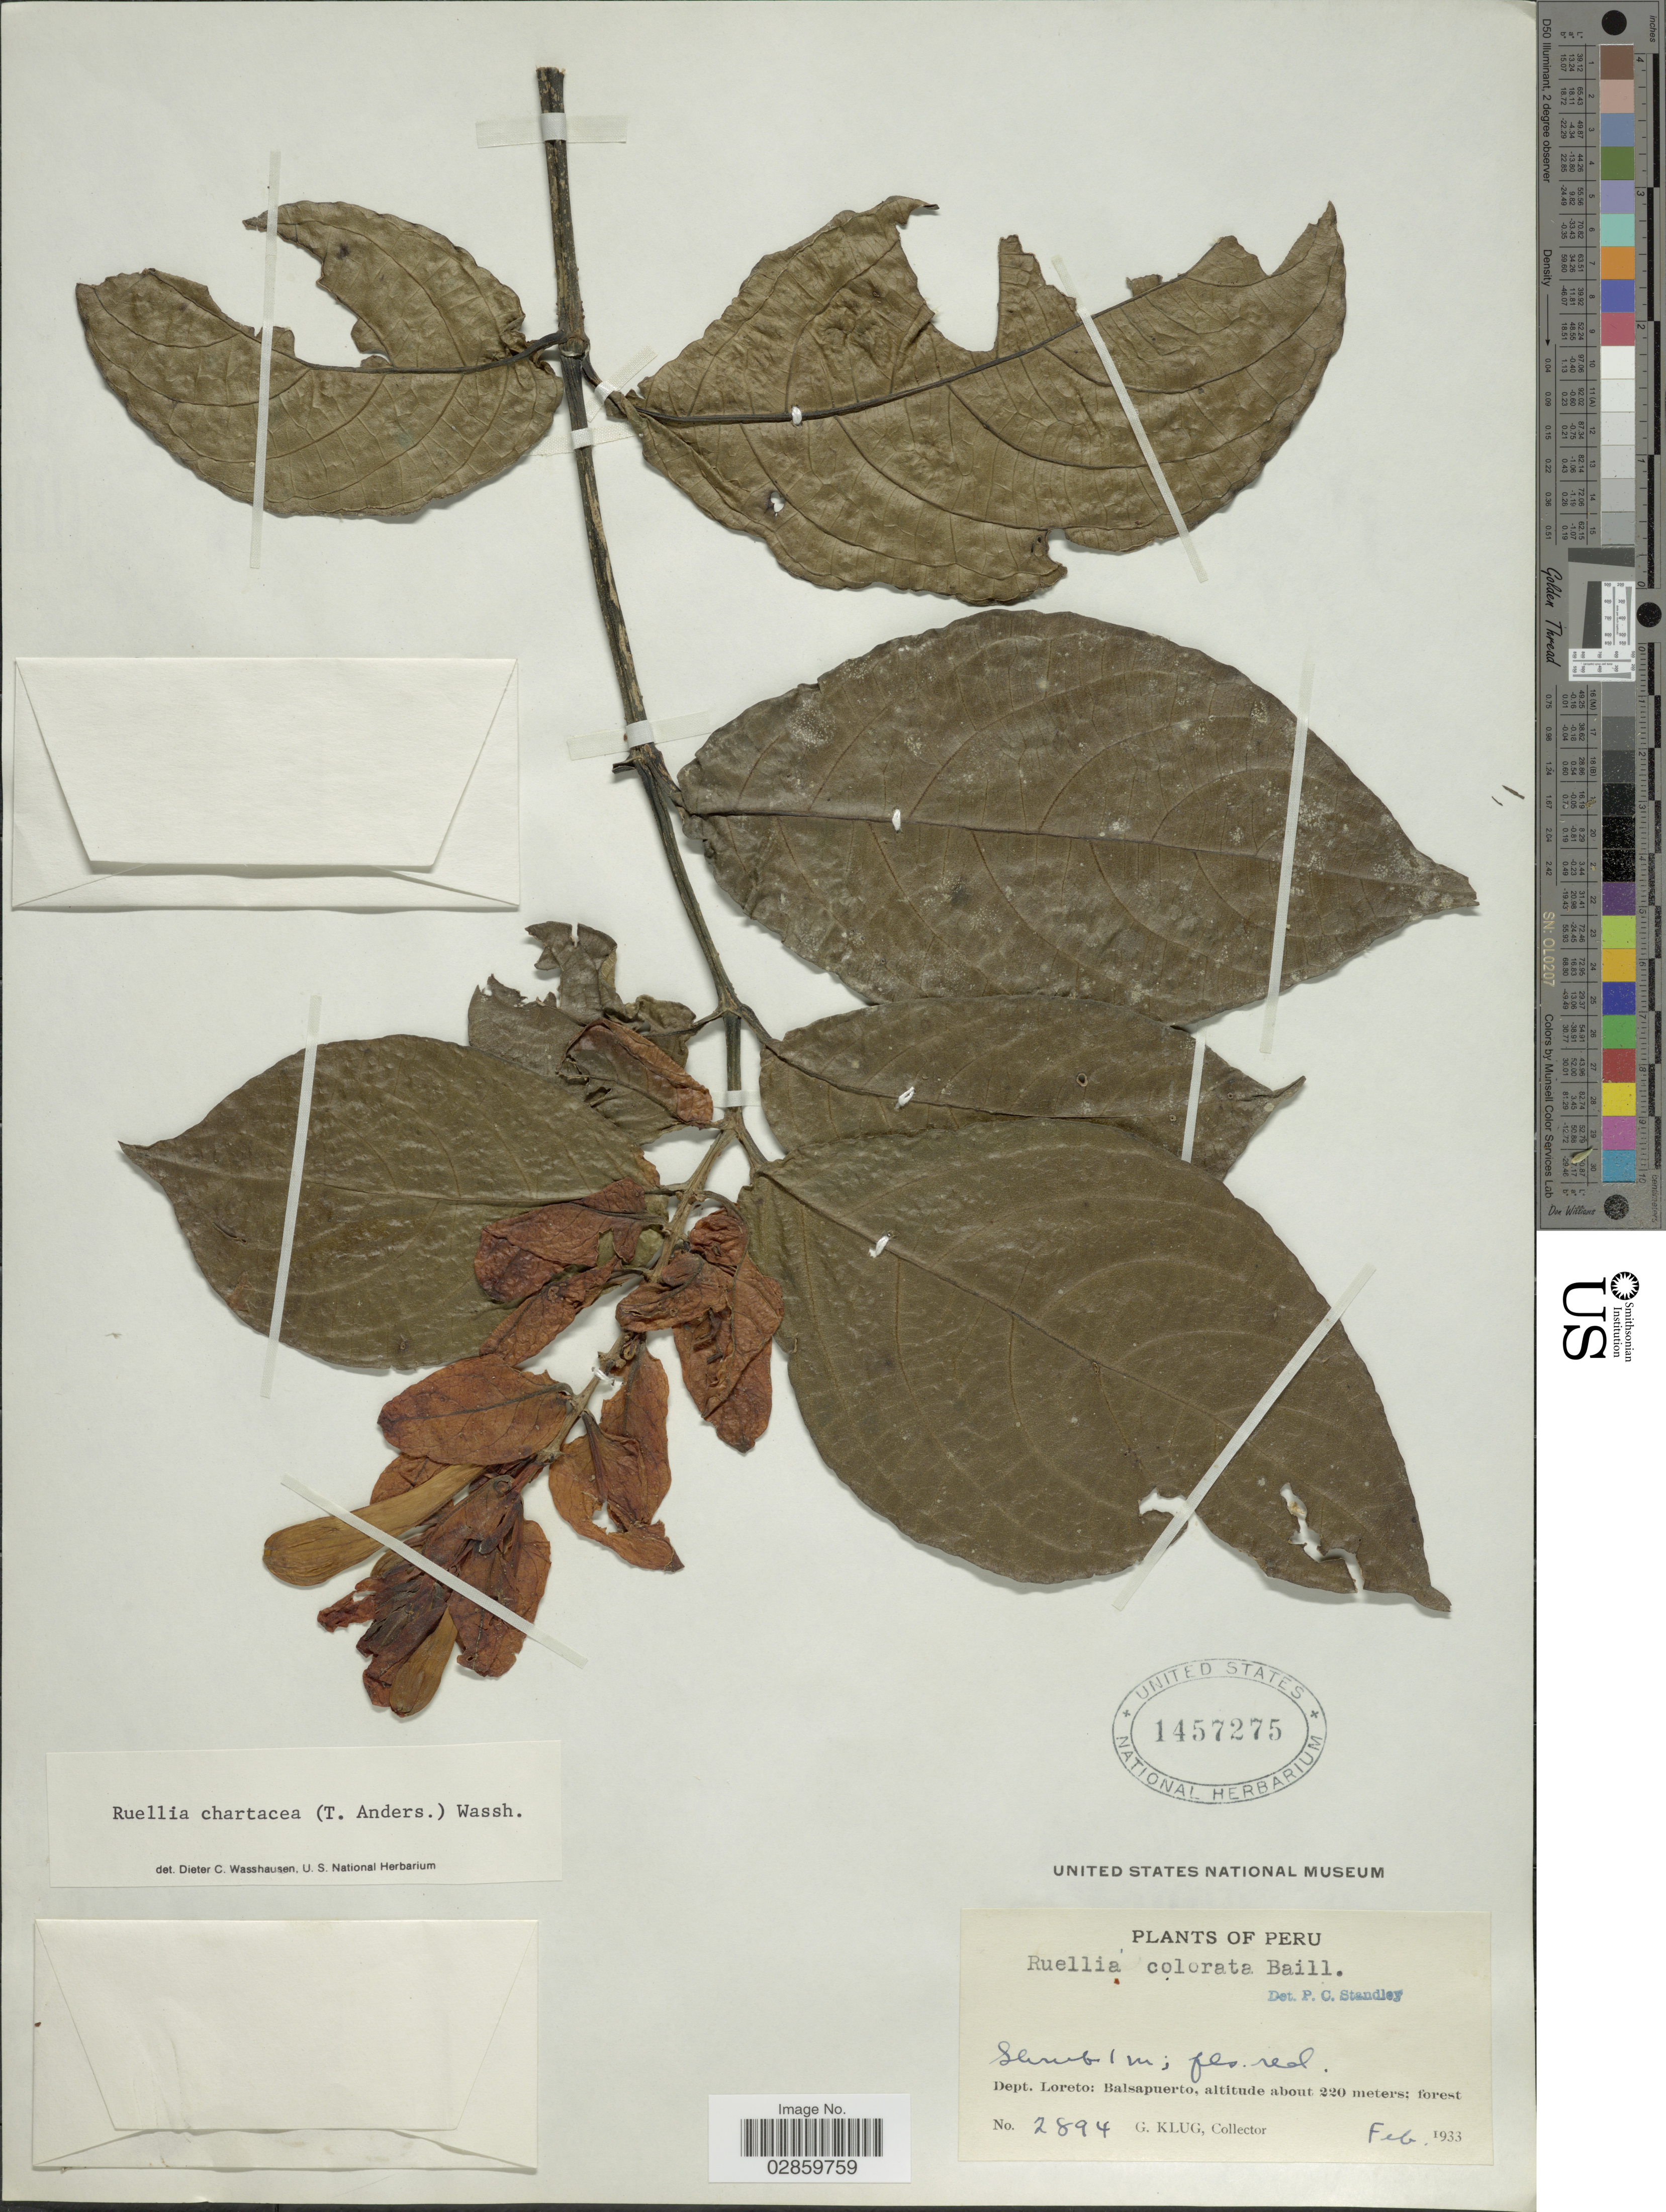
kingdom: Plantae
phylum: Tracheophyta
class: Magnoliopsida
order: Lamiales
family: Acanthaceae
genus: Ruellia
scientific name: Ruellia chartacea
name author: (T. Anderson) Wassh.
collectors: G. Klug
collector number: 2894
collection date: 1933-02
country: Peru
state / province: Loreto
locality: Dept. Loreto: Balsapuerto.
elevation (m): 220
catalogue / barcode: US 1457275